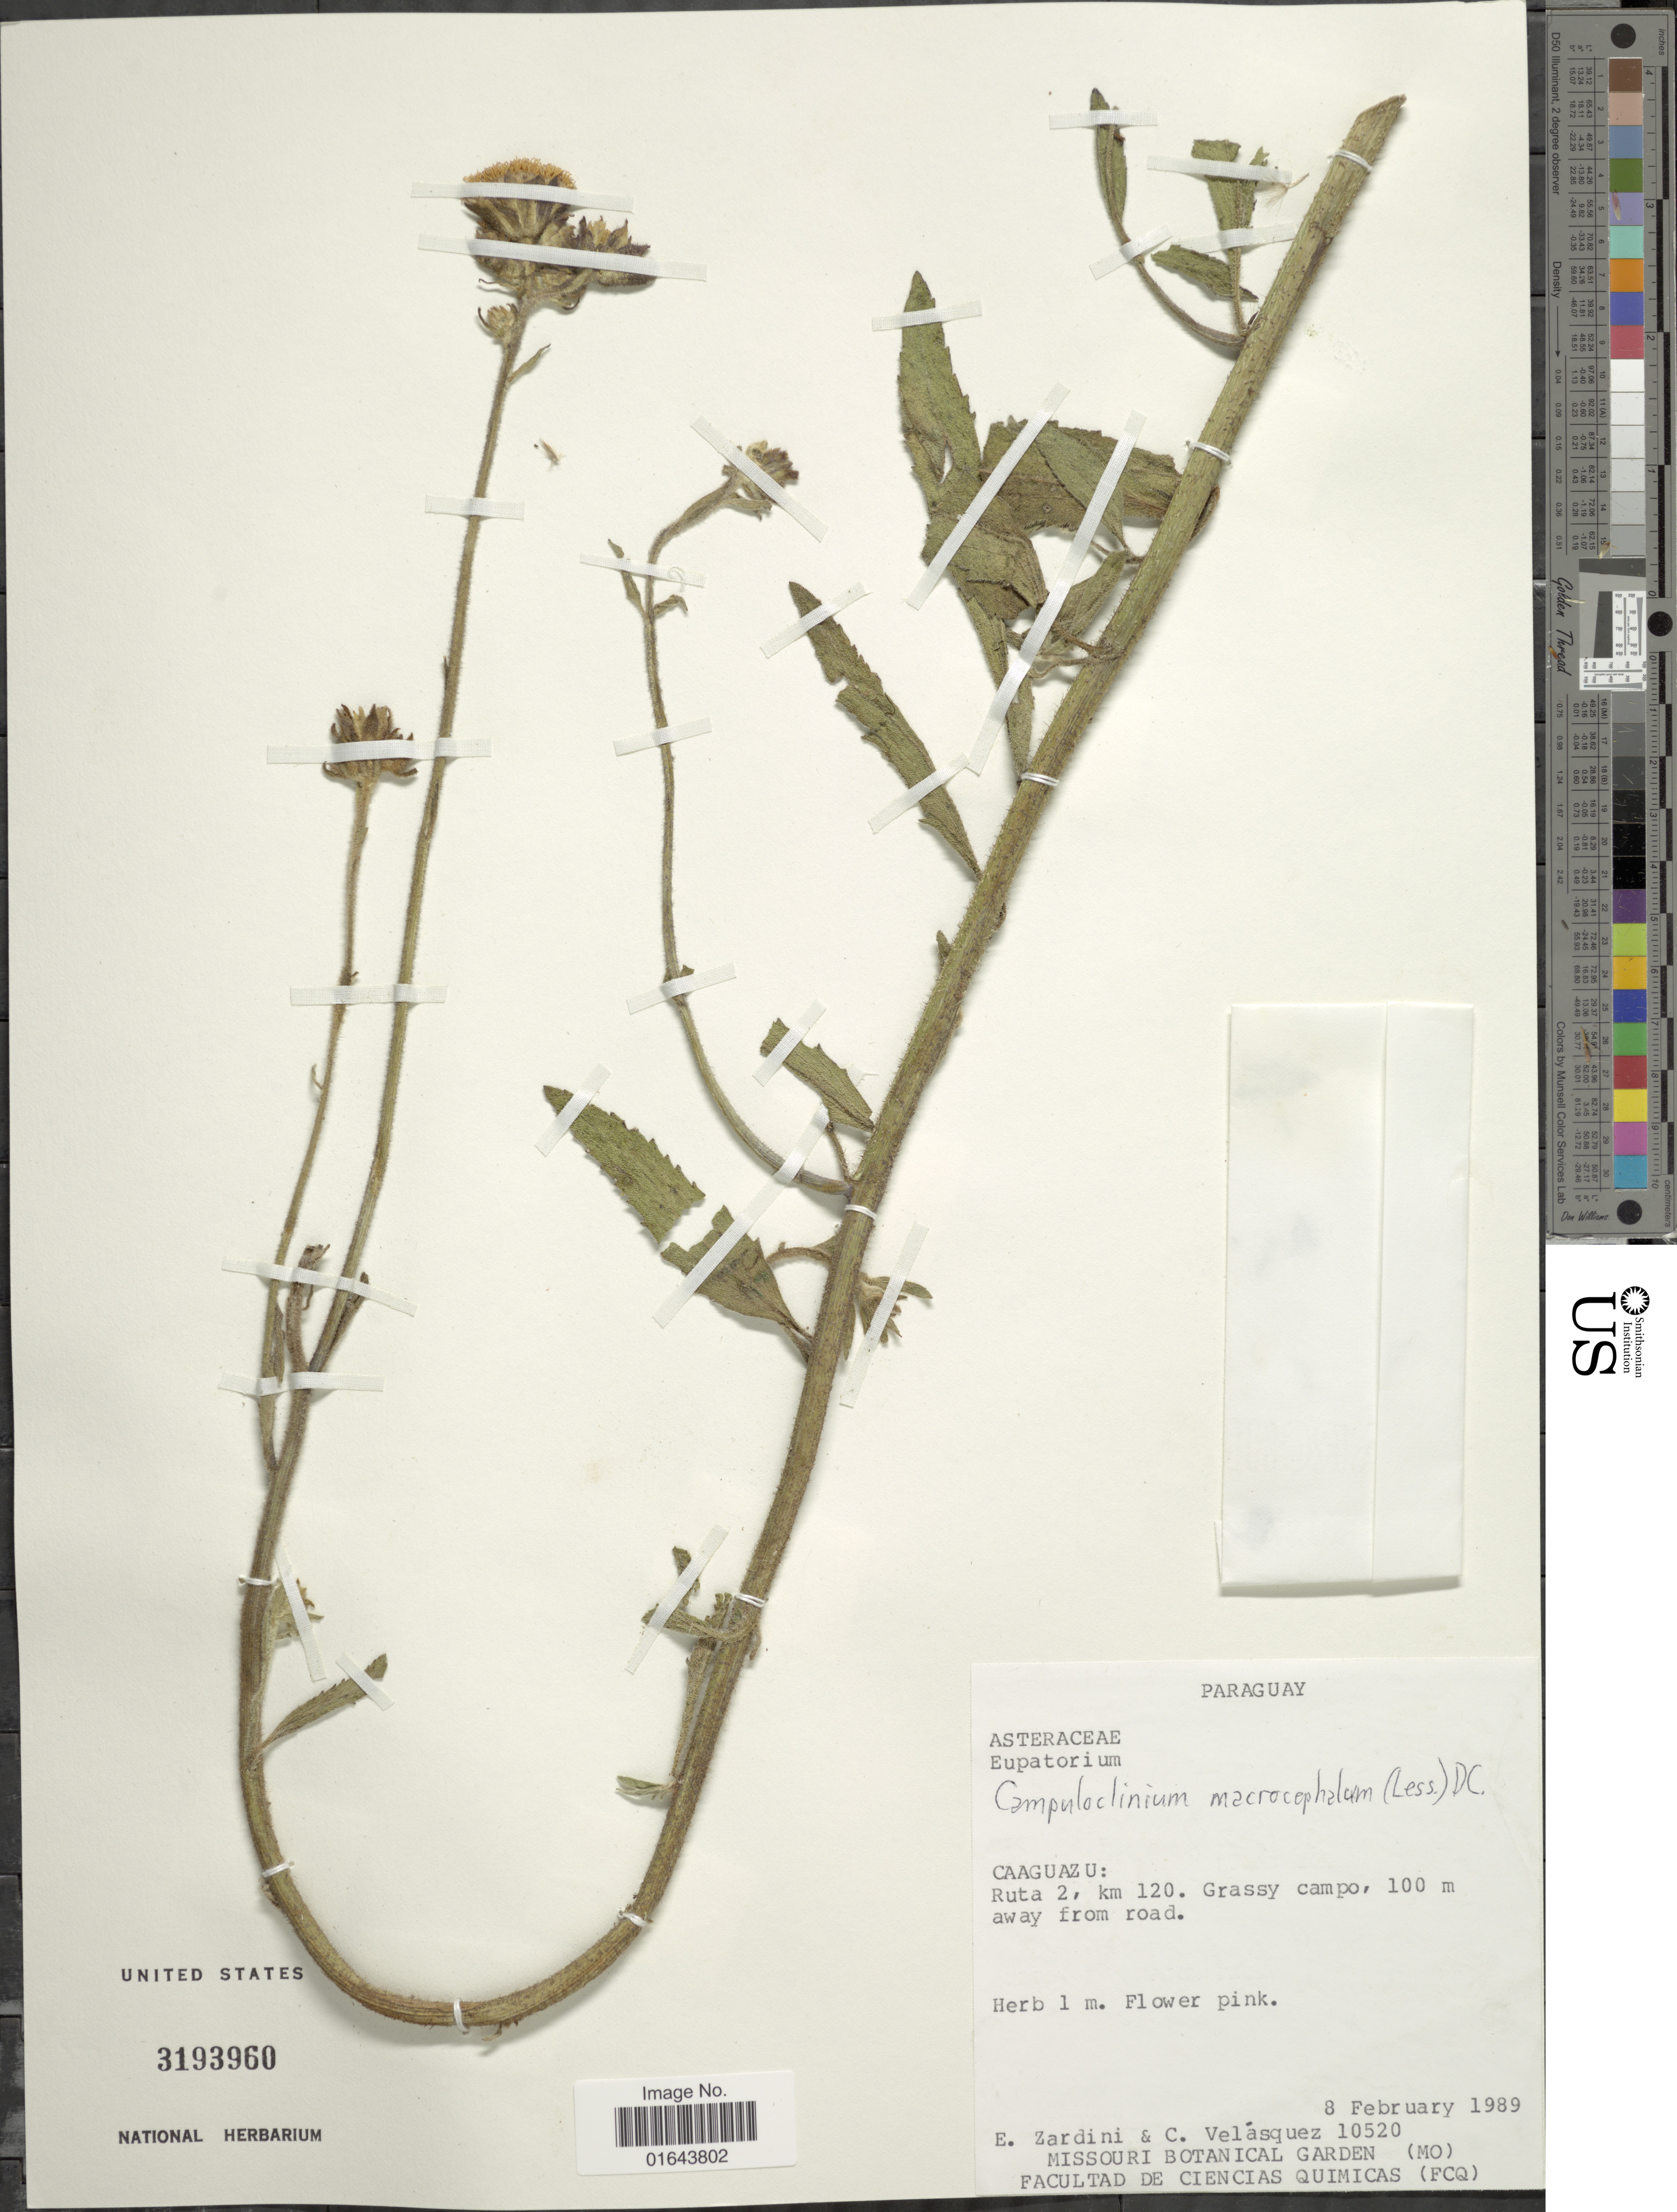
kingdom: Plantae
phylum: Tracheophyta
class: Magnoliopsida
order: Asterales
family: Asteraceae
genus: Campuloclinium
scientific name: Campuloclinium macrocephalum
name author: (Less.) DC.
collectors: E. M. Zardini & C. Velásquez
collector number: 10520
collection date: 1989-02-08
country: Paraguay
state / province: Caaguazu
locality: Caaguazu: Ruta 2, km 120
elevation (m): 100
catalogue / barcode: US 3193960